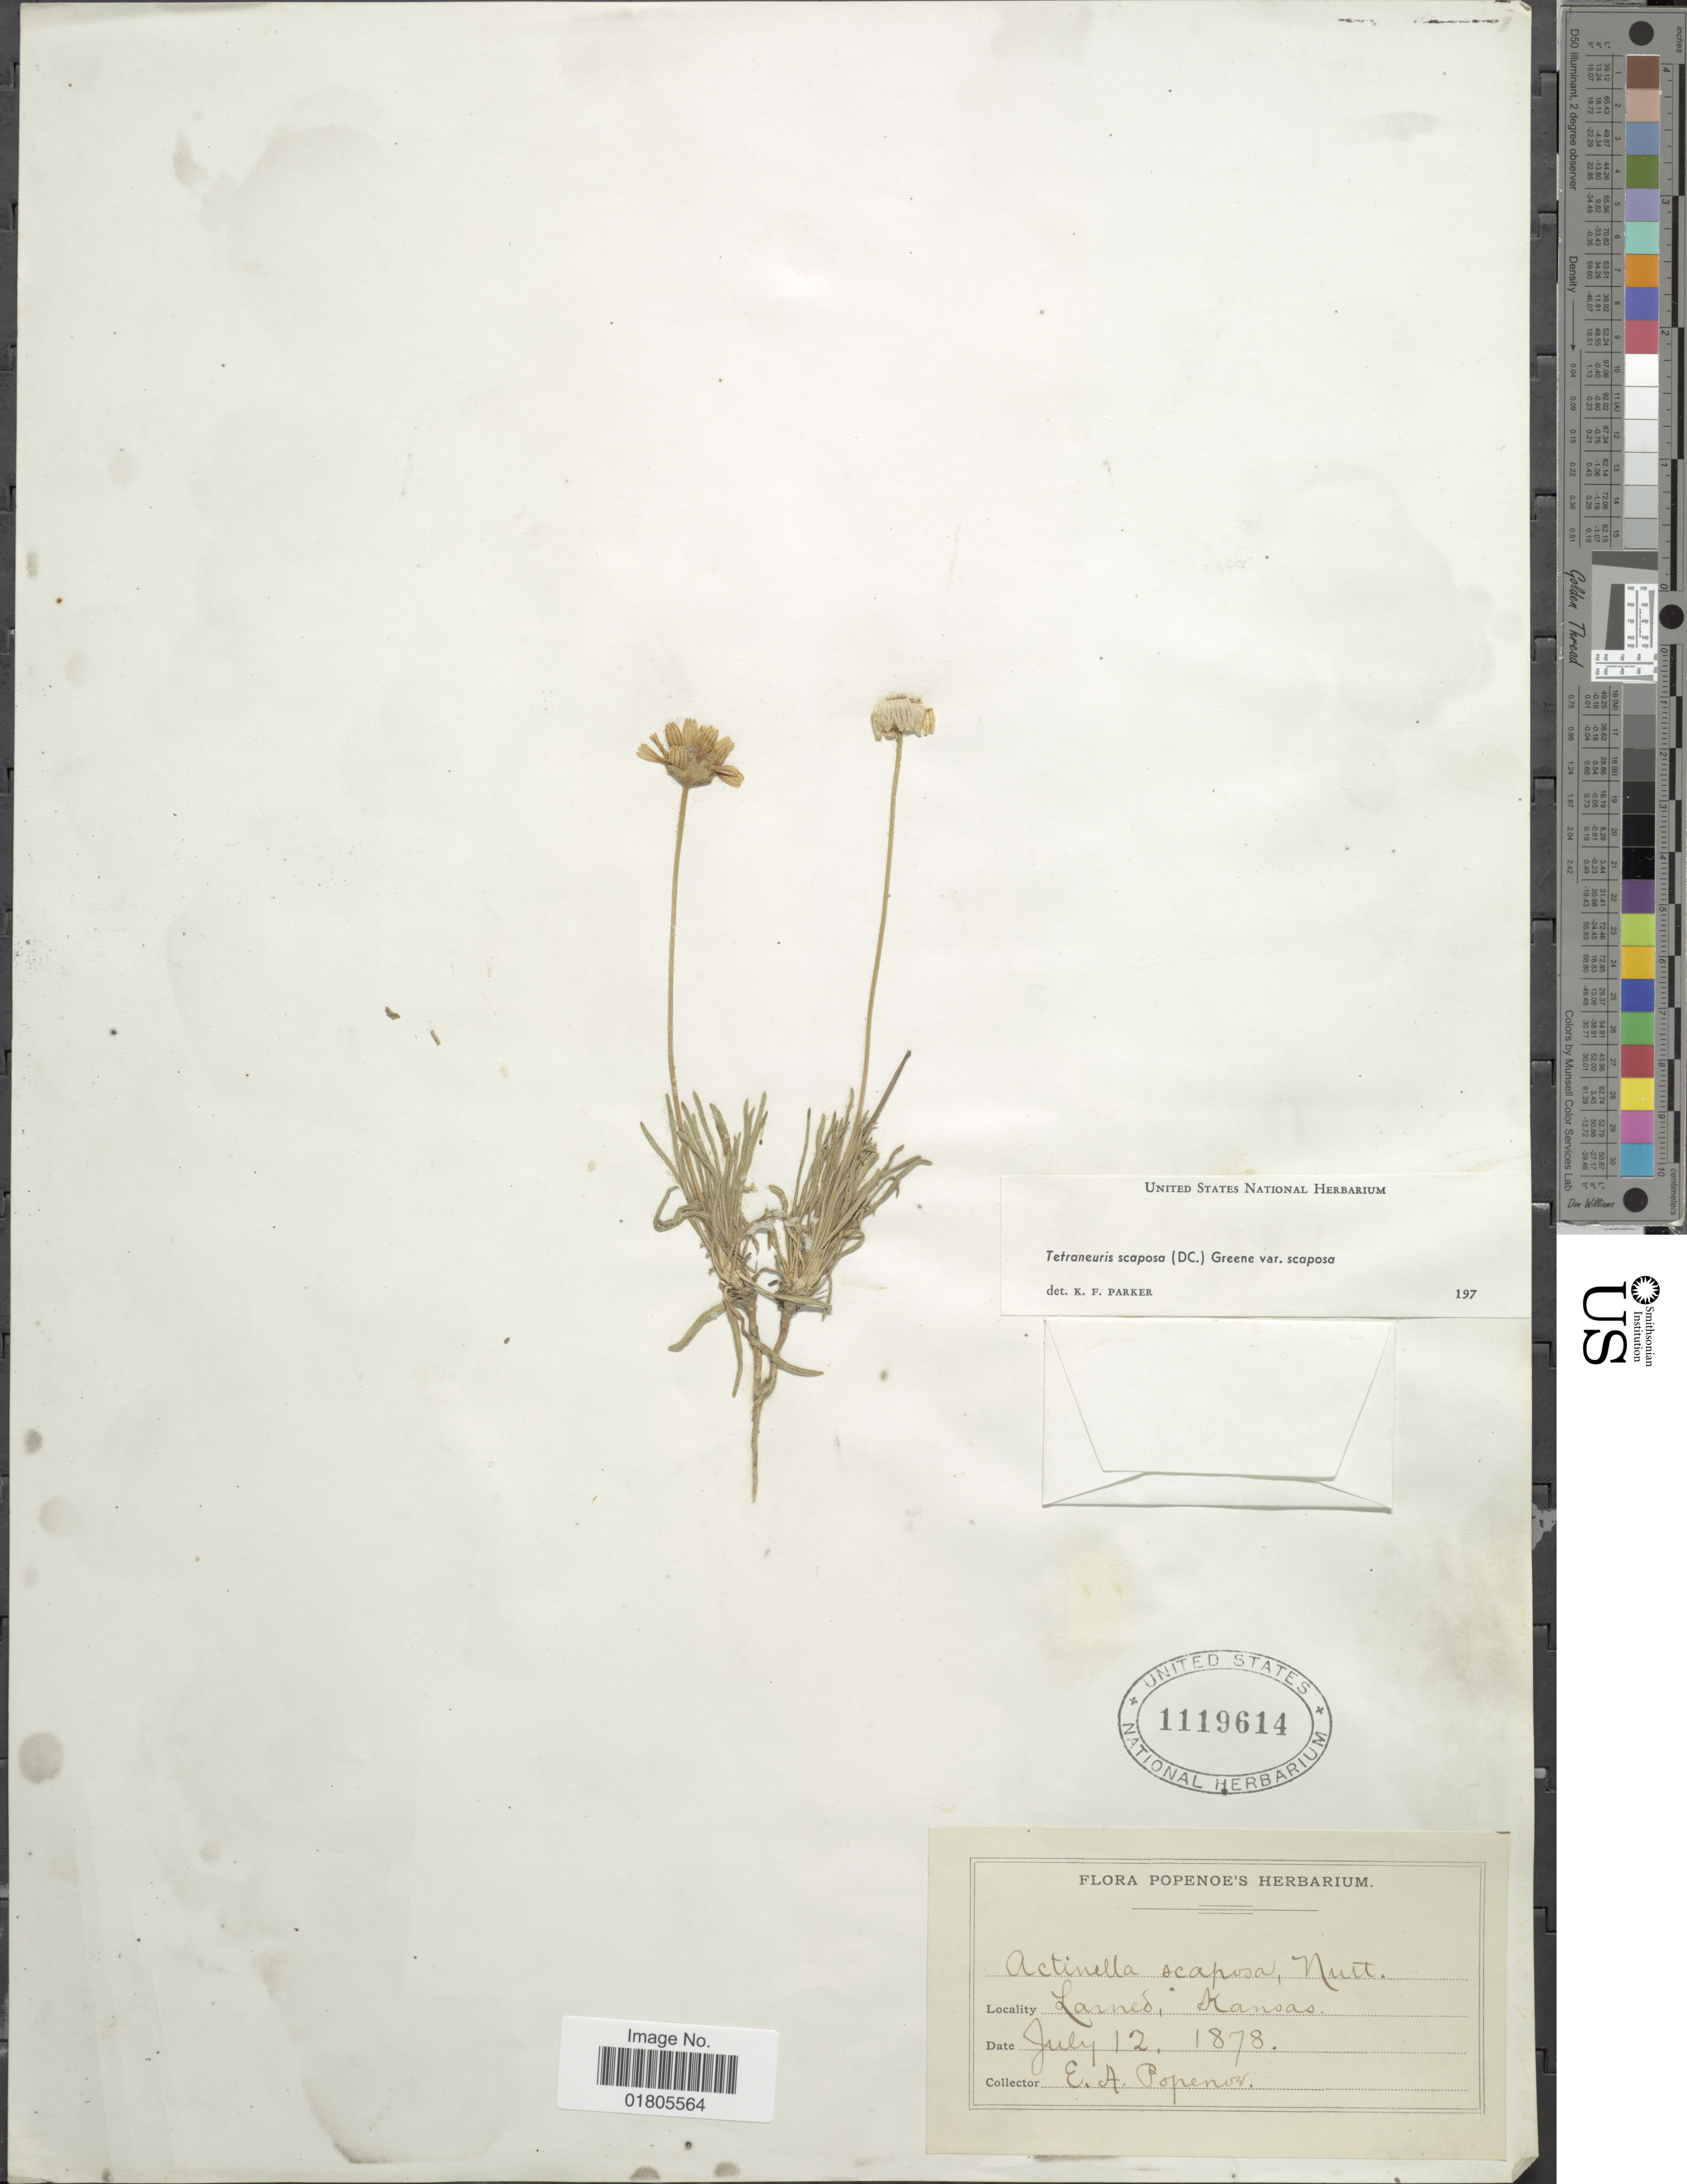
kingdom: Plantae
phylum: Tracheophyta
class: Magnoliopsida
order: Asterales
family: Asteraceae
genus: Actinea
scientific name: Actinea scaposa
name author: (DC.) Kuntze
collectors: E. A. Popenoe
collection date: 1878-07-12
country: United States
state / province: Kansas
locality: Larned, Kansas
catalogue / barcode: US 1119614